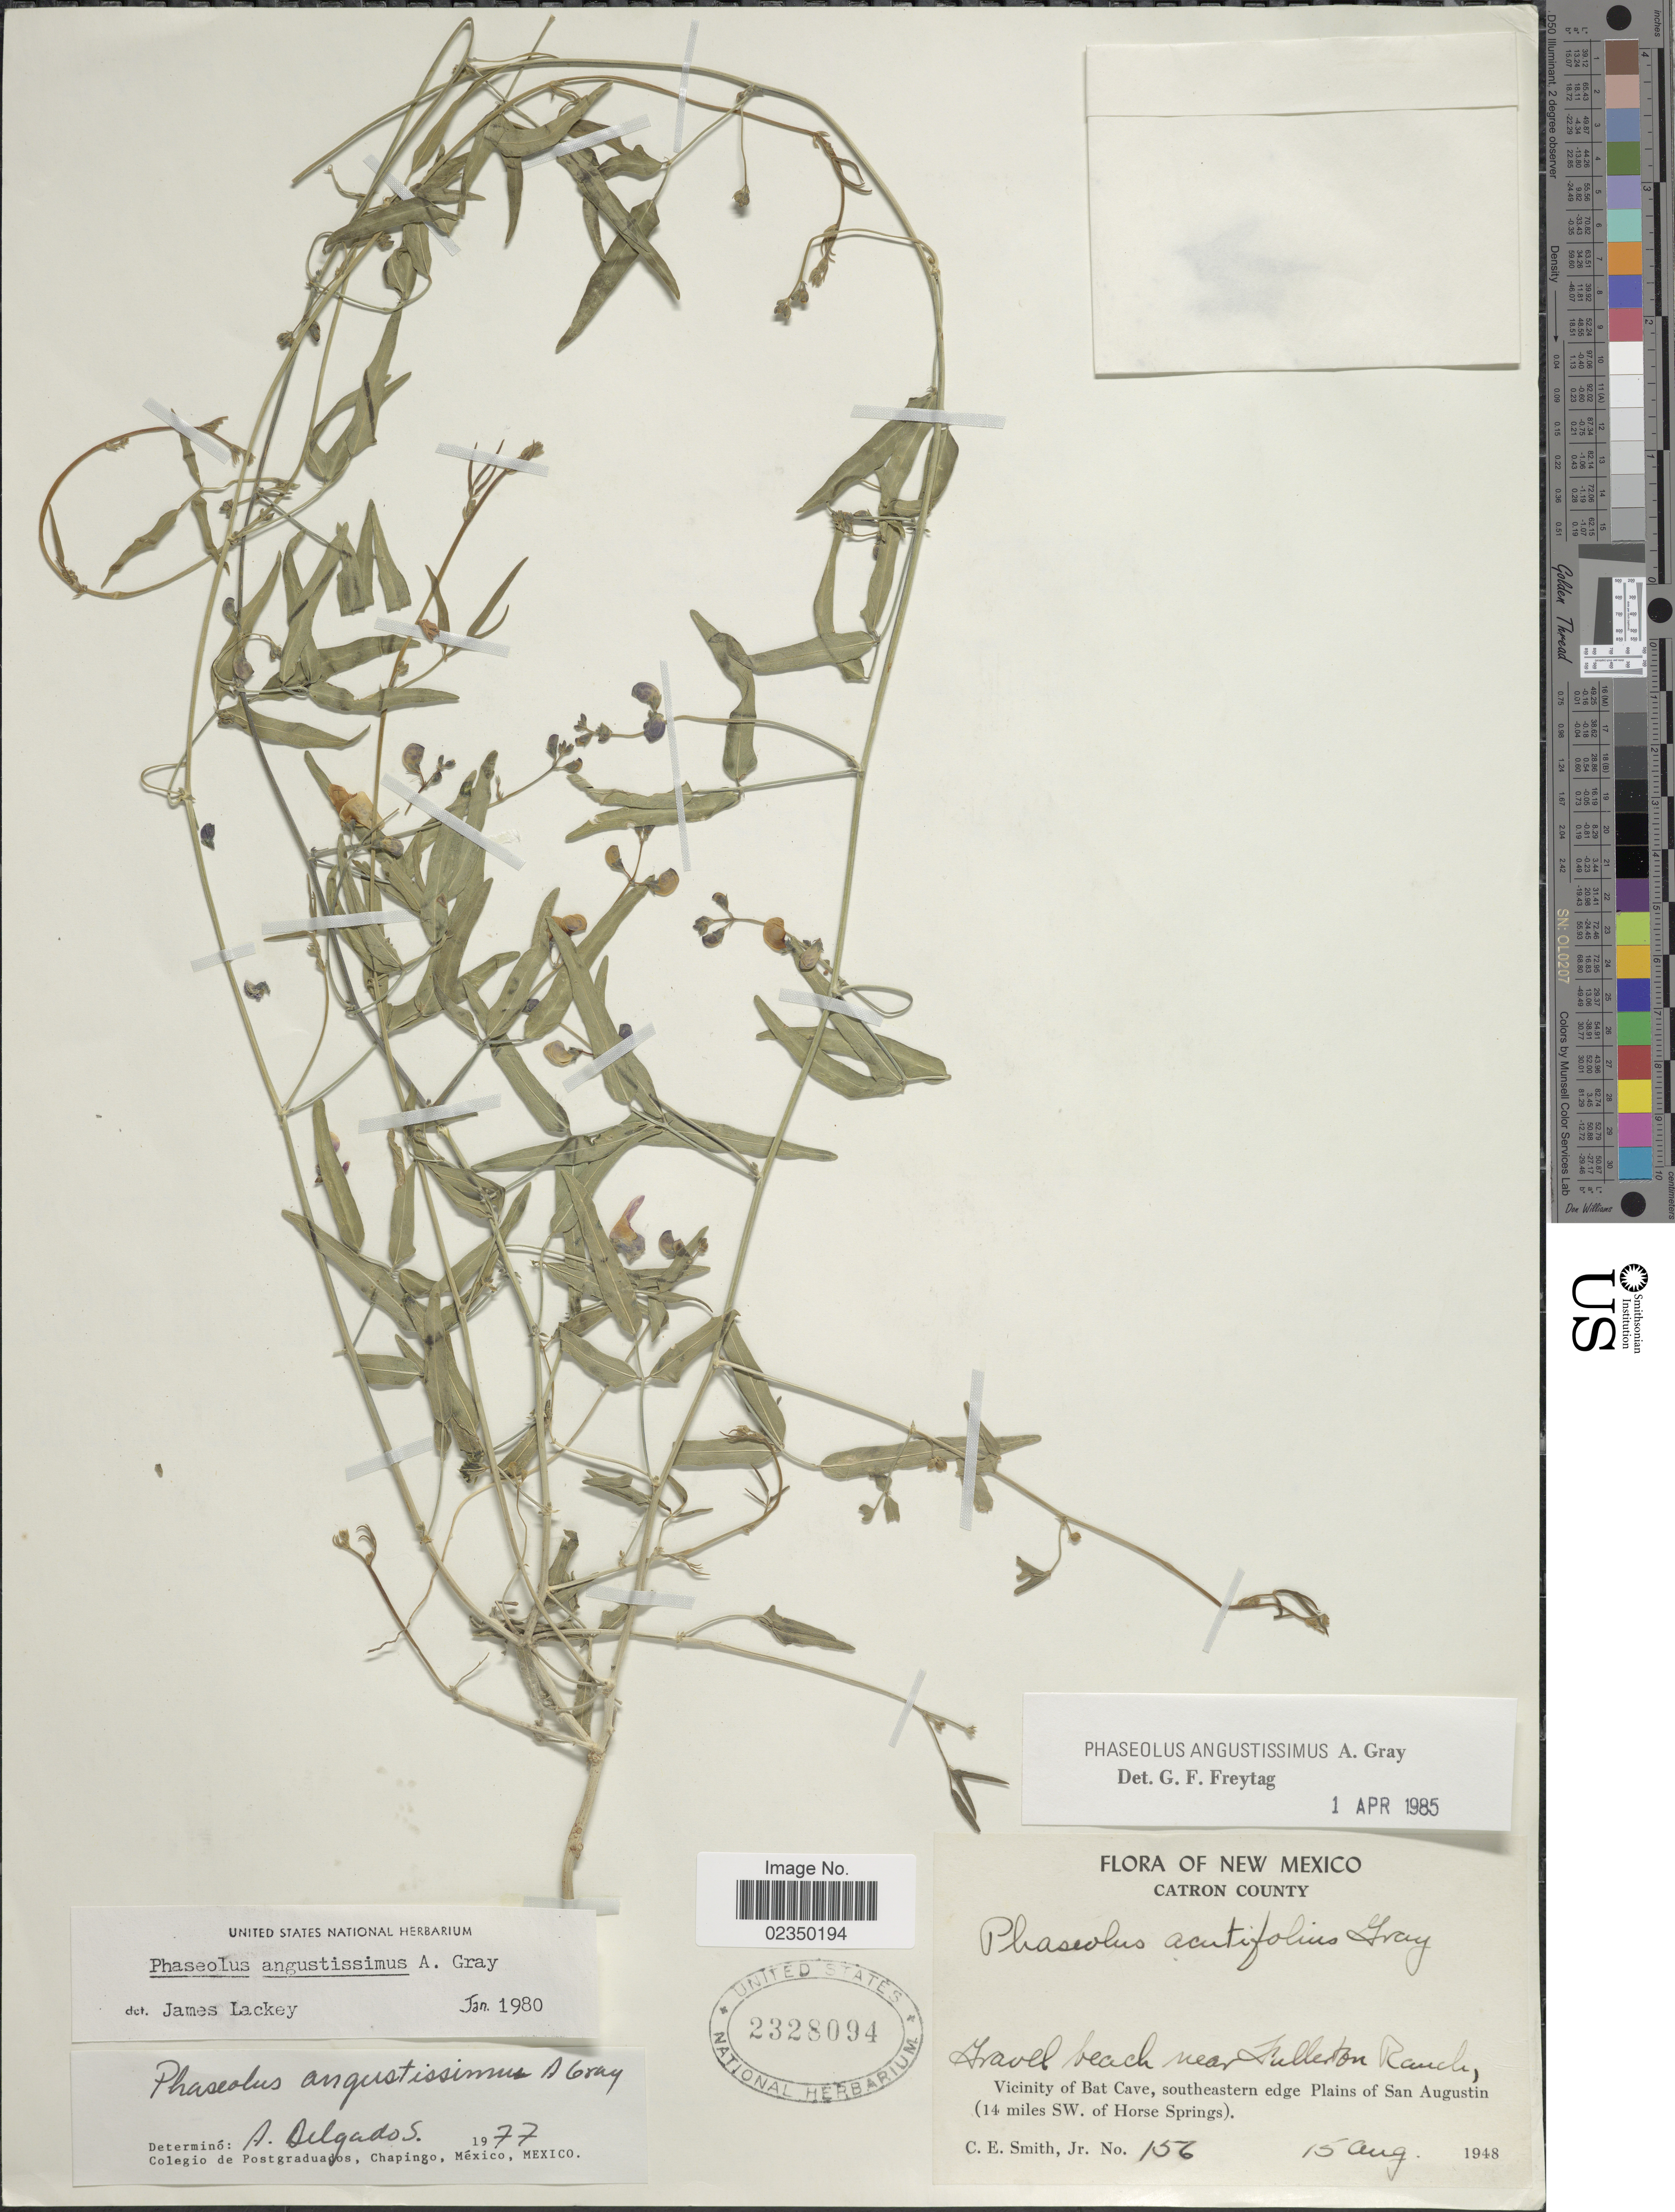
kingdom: Plantae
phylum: Tracheophyta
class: Magnoliopsida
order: Fabales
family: Fabaceae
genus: Phaseolus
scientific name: Phaseolus angustissimus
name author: A. Gray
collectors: C. E. Smith Jr.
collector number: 156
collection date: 1948-08-15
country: United States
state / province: New Mexico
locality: Catron County, gravel beach near Fulleton Ranch, Vicinity of Bat Cave, southeastern edge Plains of San Augustin (14 miles SW of Horse Springs)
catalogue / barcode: US 2328094